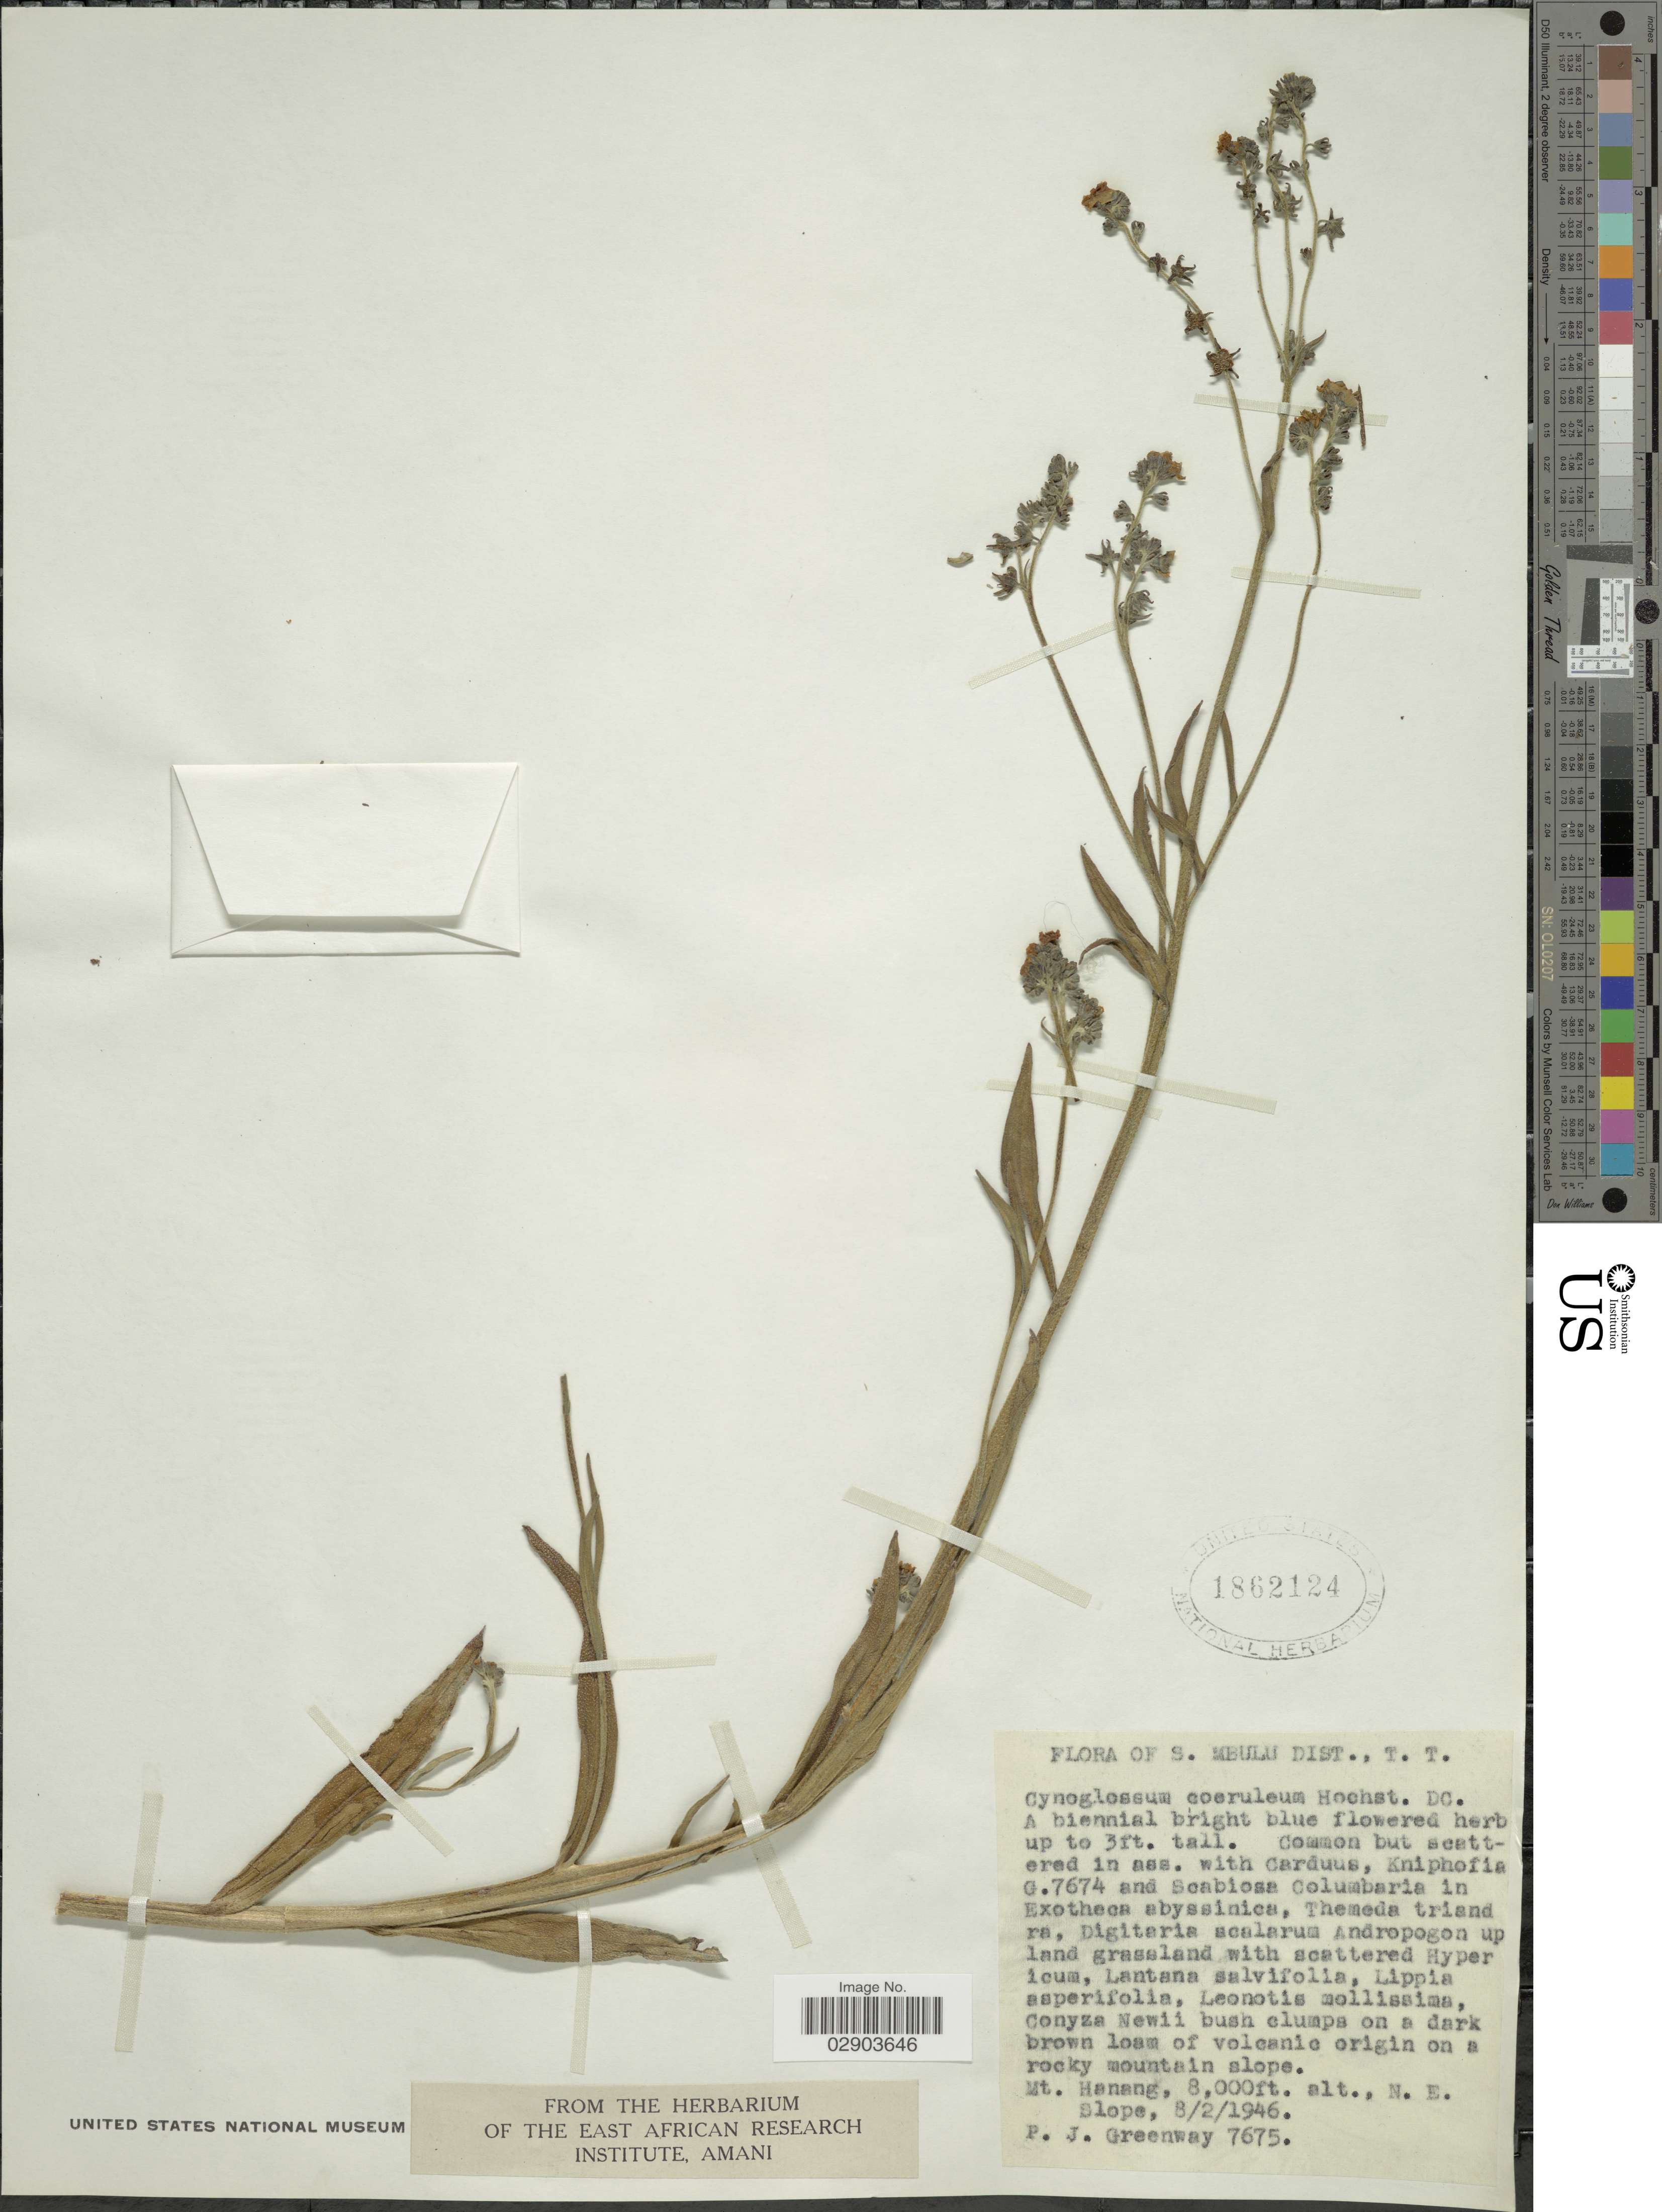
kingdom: Plantae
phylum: Tracheophyta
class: Magnoliopsida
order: Boraginales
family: Boraginaceae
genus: Cynoglossum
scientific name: Cynoglossum coeruleum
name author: Hochst. ex A. DC.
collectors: P. J. Greenway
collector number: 7675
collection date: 1946-02-08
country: Tanzania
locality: S. Mbulu Dist., T. T., Mt. Hanang, N.E. Slope.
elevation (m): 2438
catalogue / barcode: US 1862124